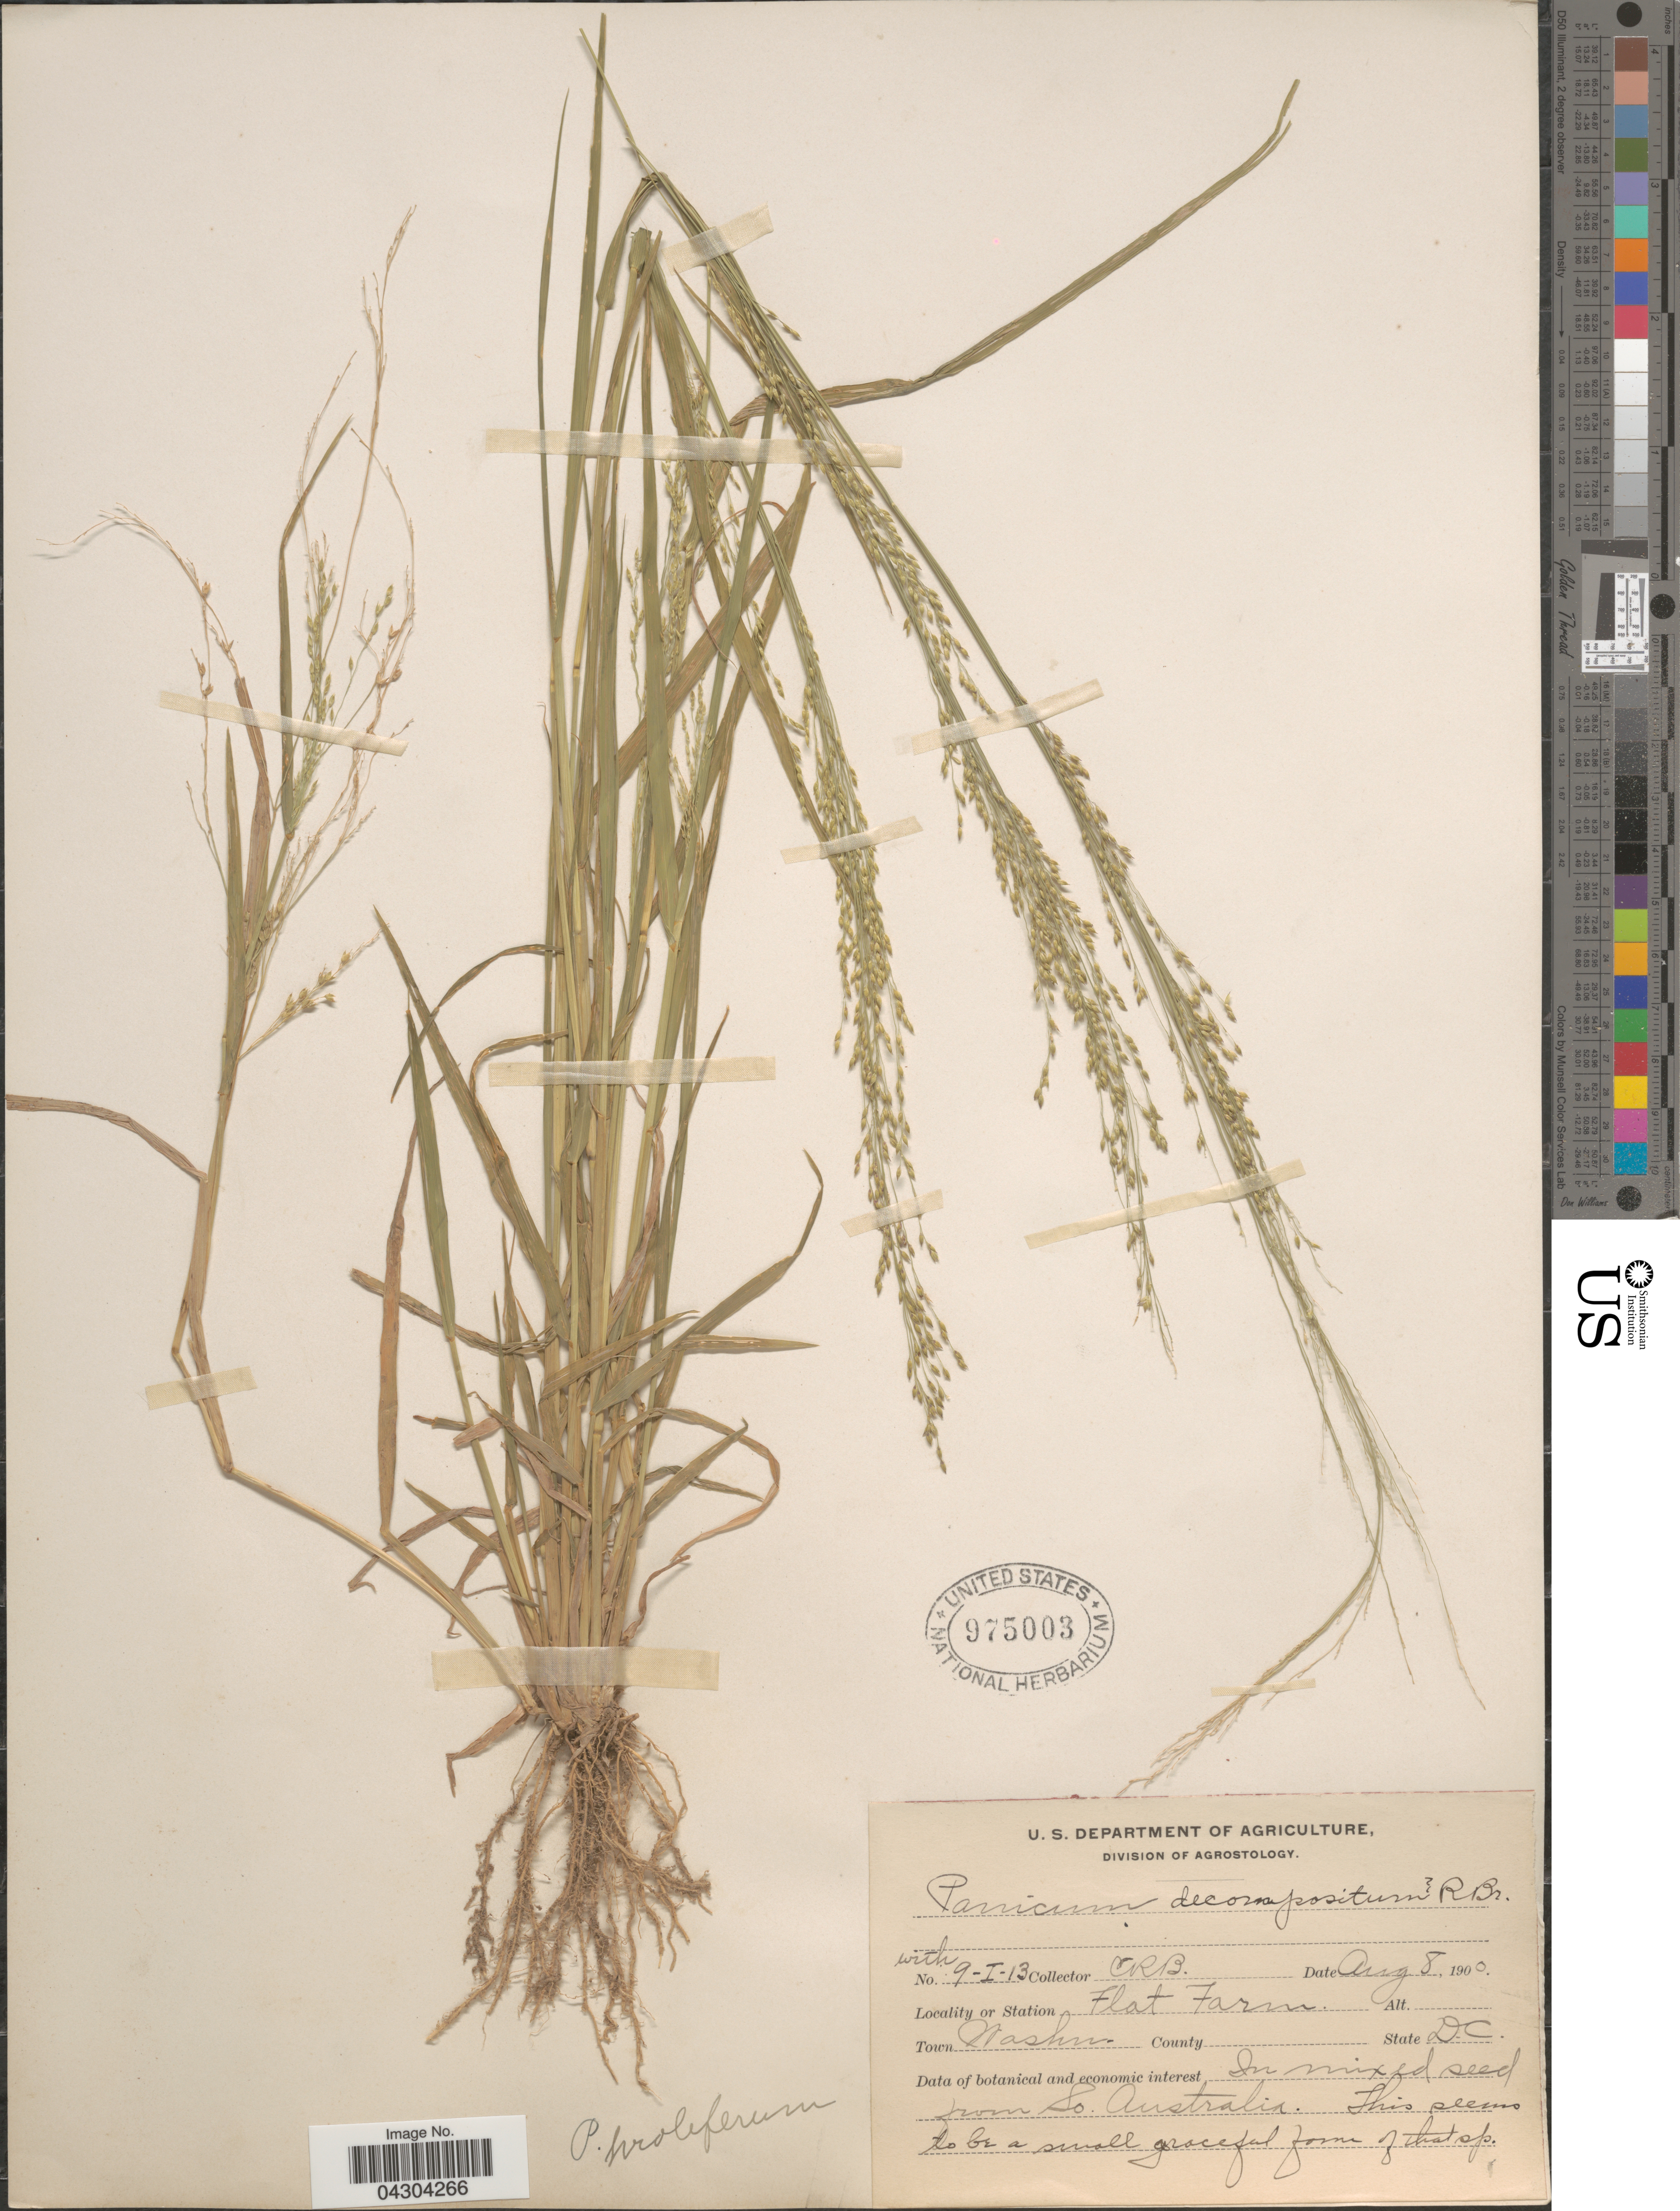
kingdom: Plantae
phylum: Tracheophyta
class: Liliopsida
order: Poales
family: Poaceae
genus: Panicum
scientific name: Panicum dichotomiflorum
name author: Michx.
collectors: C. R. B.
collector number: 9-I-13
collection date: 1900-08-08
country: United States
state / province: District of Columbia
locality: Station Flat Farm. Town Washin D.C.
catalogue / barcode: US 975003